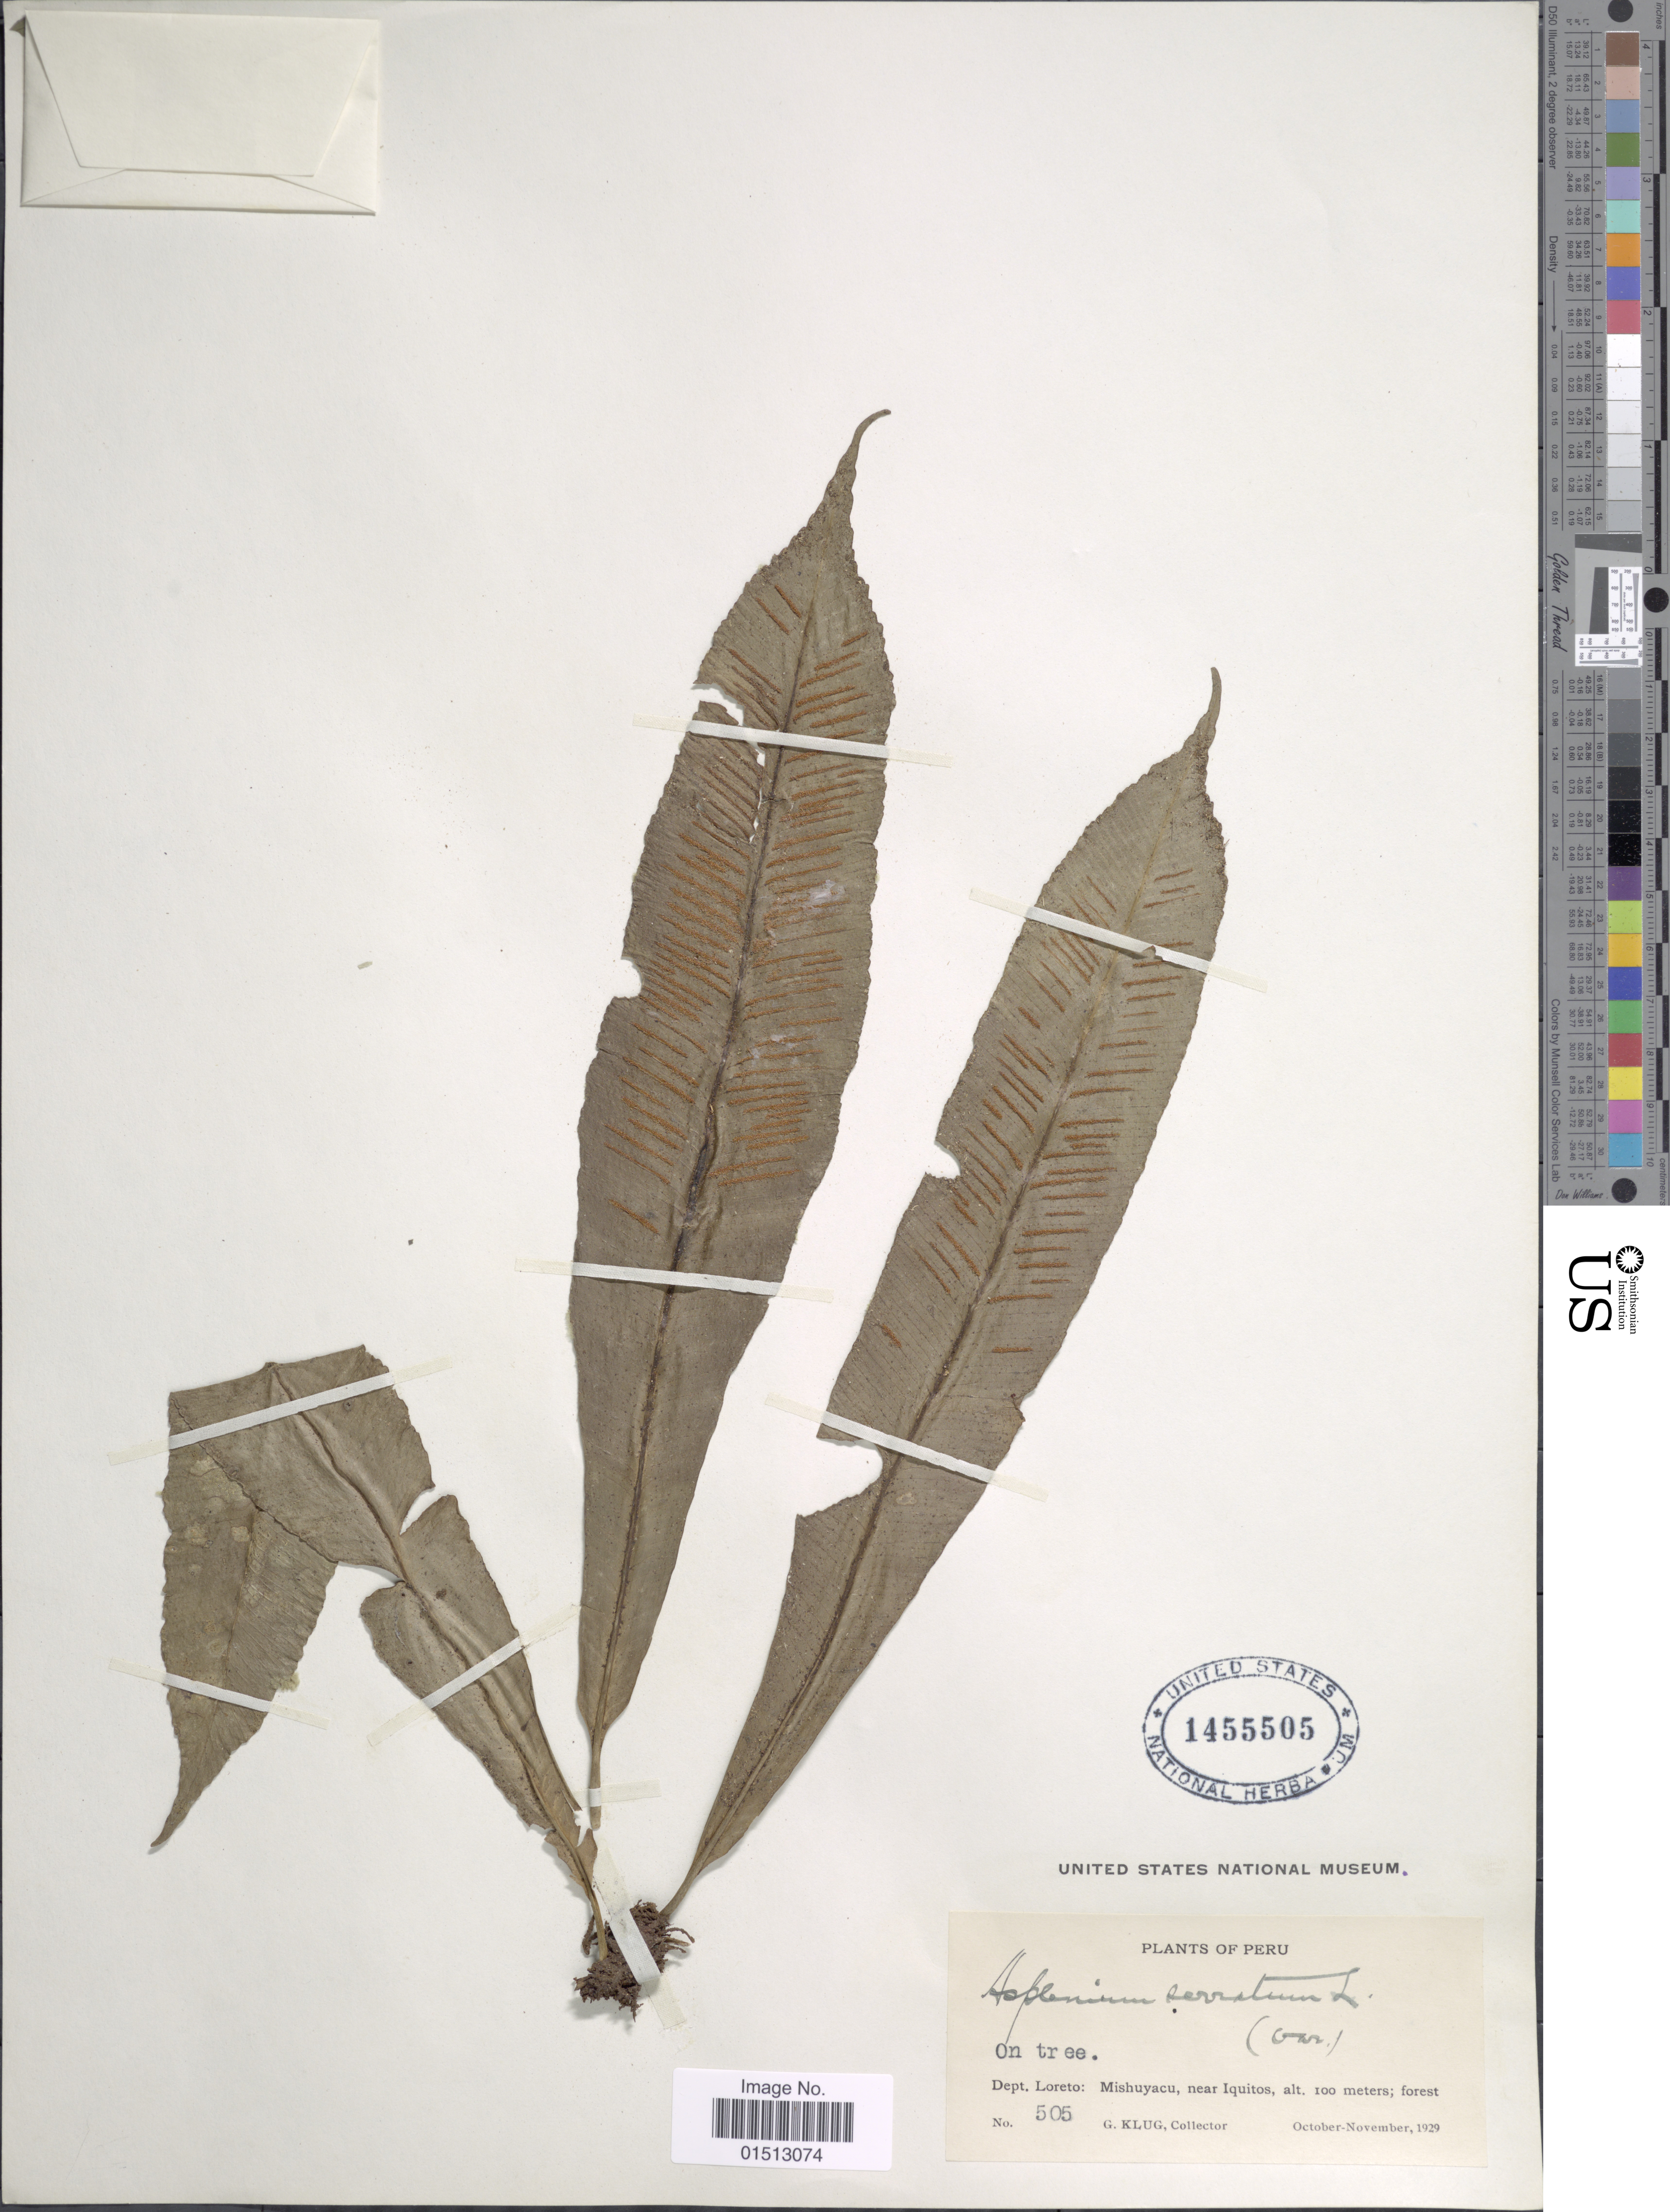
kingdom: Plantae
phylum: Tracheophyta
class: Polypodiopsida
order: Polypodiales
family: Aspleniaceae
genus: Asplenium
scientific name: Asplenium serratum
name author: L.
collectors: G. Klug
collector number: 505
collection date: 1929-10/1929-11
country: Peru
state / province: Loreto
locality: Peru. Dept. Loreto: Mishuyaco, near Iquitos.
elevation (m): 100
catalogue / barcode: US 1455505